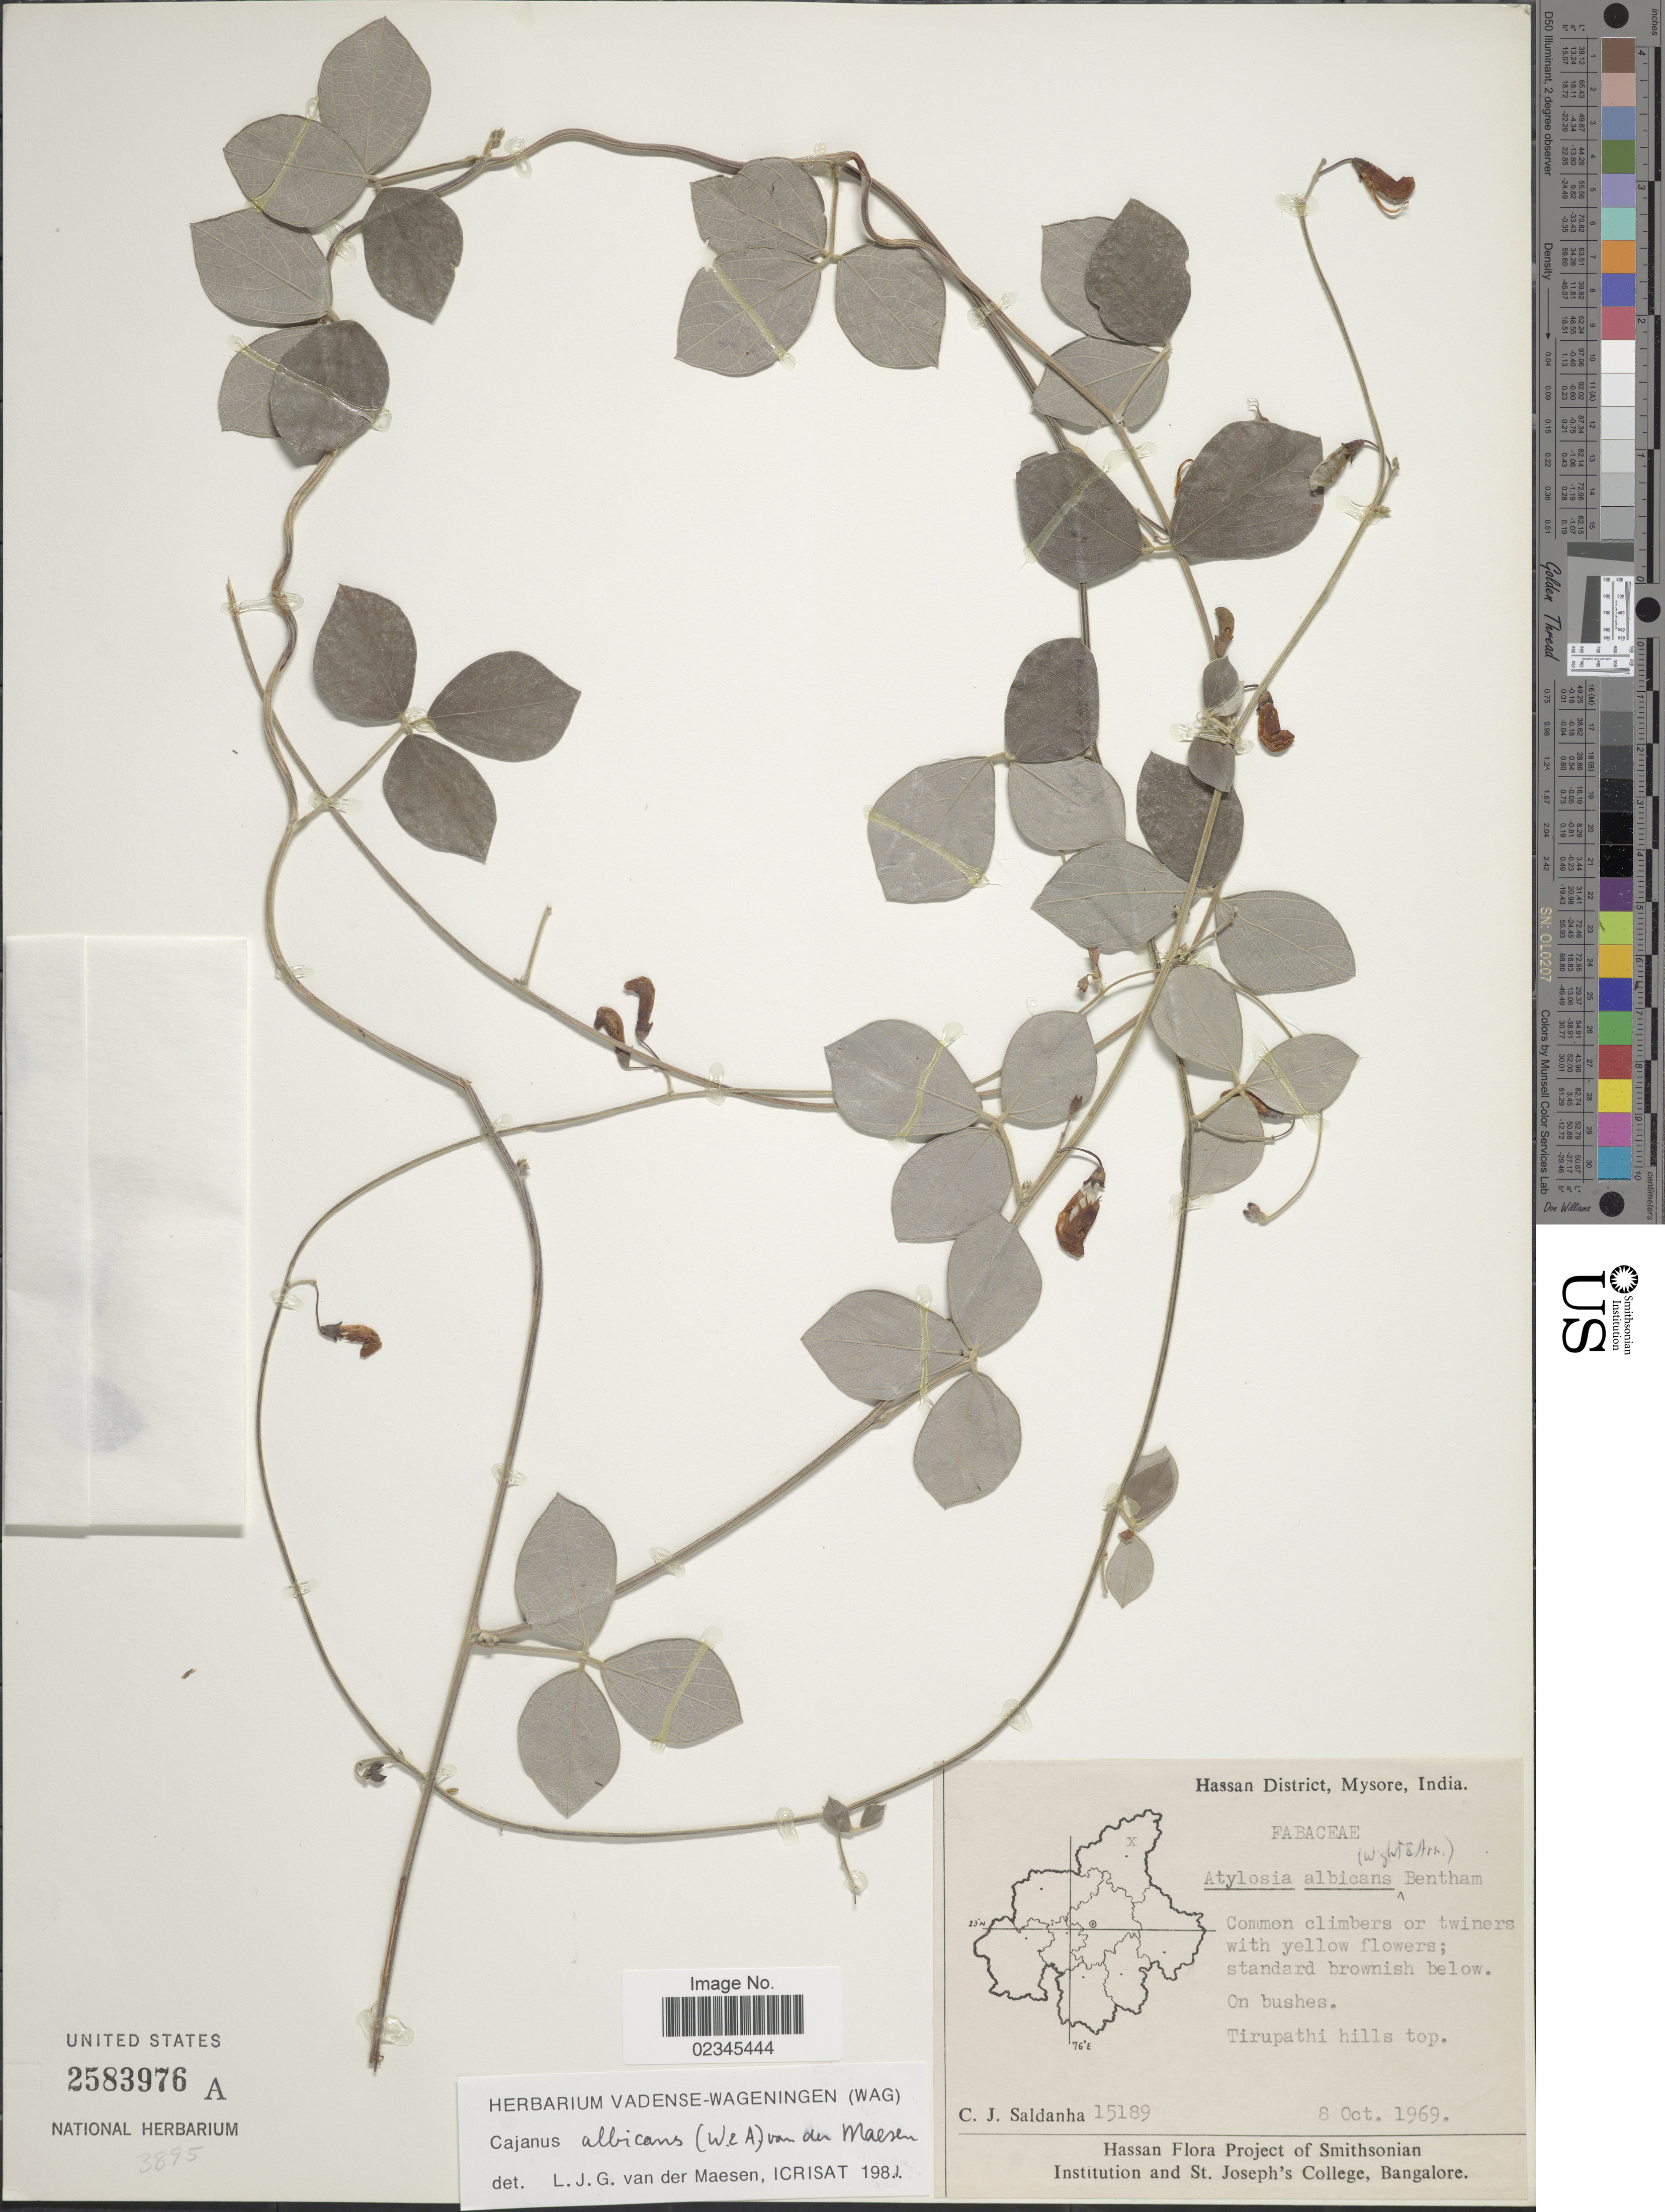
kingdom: Plantae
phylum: Tracheophyta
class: Magnoliopsida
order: Fabales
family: Fabaceae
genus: Cajanus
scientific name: Cajanus albicans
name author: (Wight & Arn.) Maesen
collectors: C. J. Saldanha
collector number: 15189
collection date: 1969-10-08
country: India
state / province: Karnataka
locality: Hassan District, Mysore. Tirupathi hills top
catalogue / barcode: US 2583976A